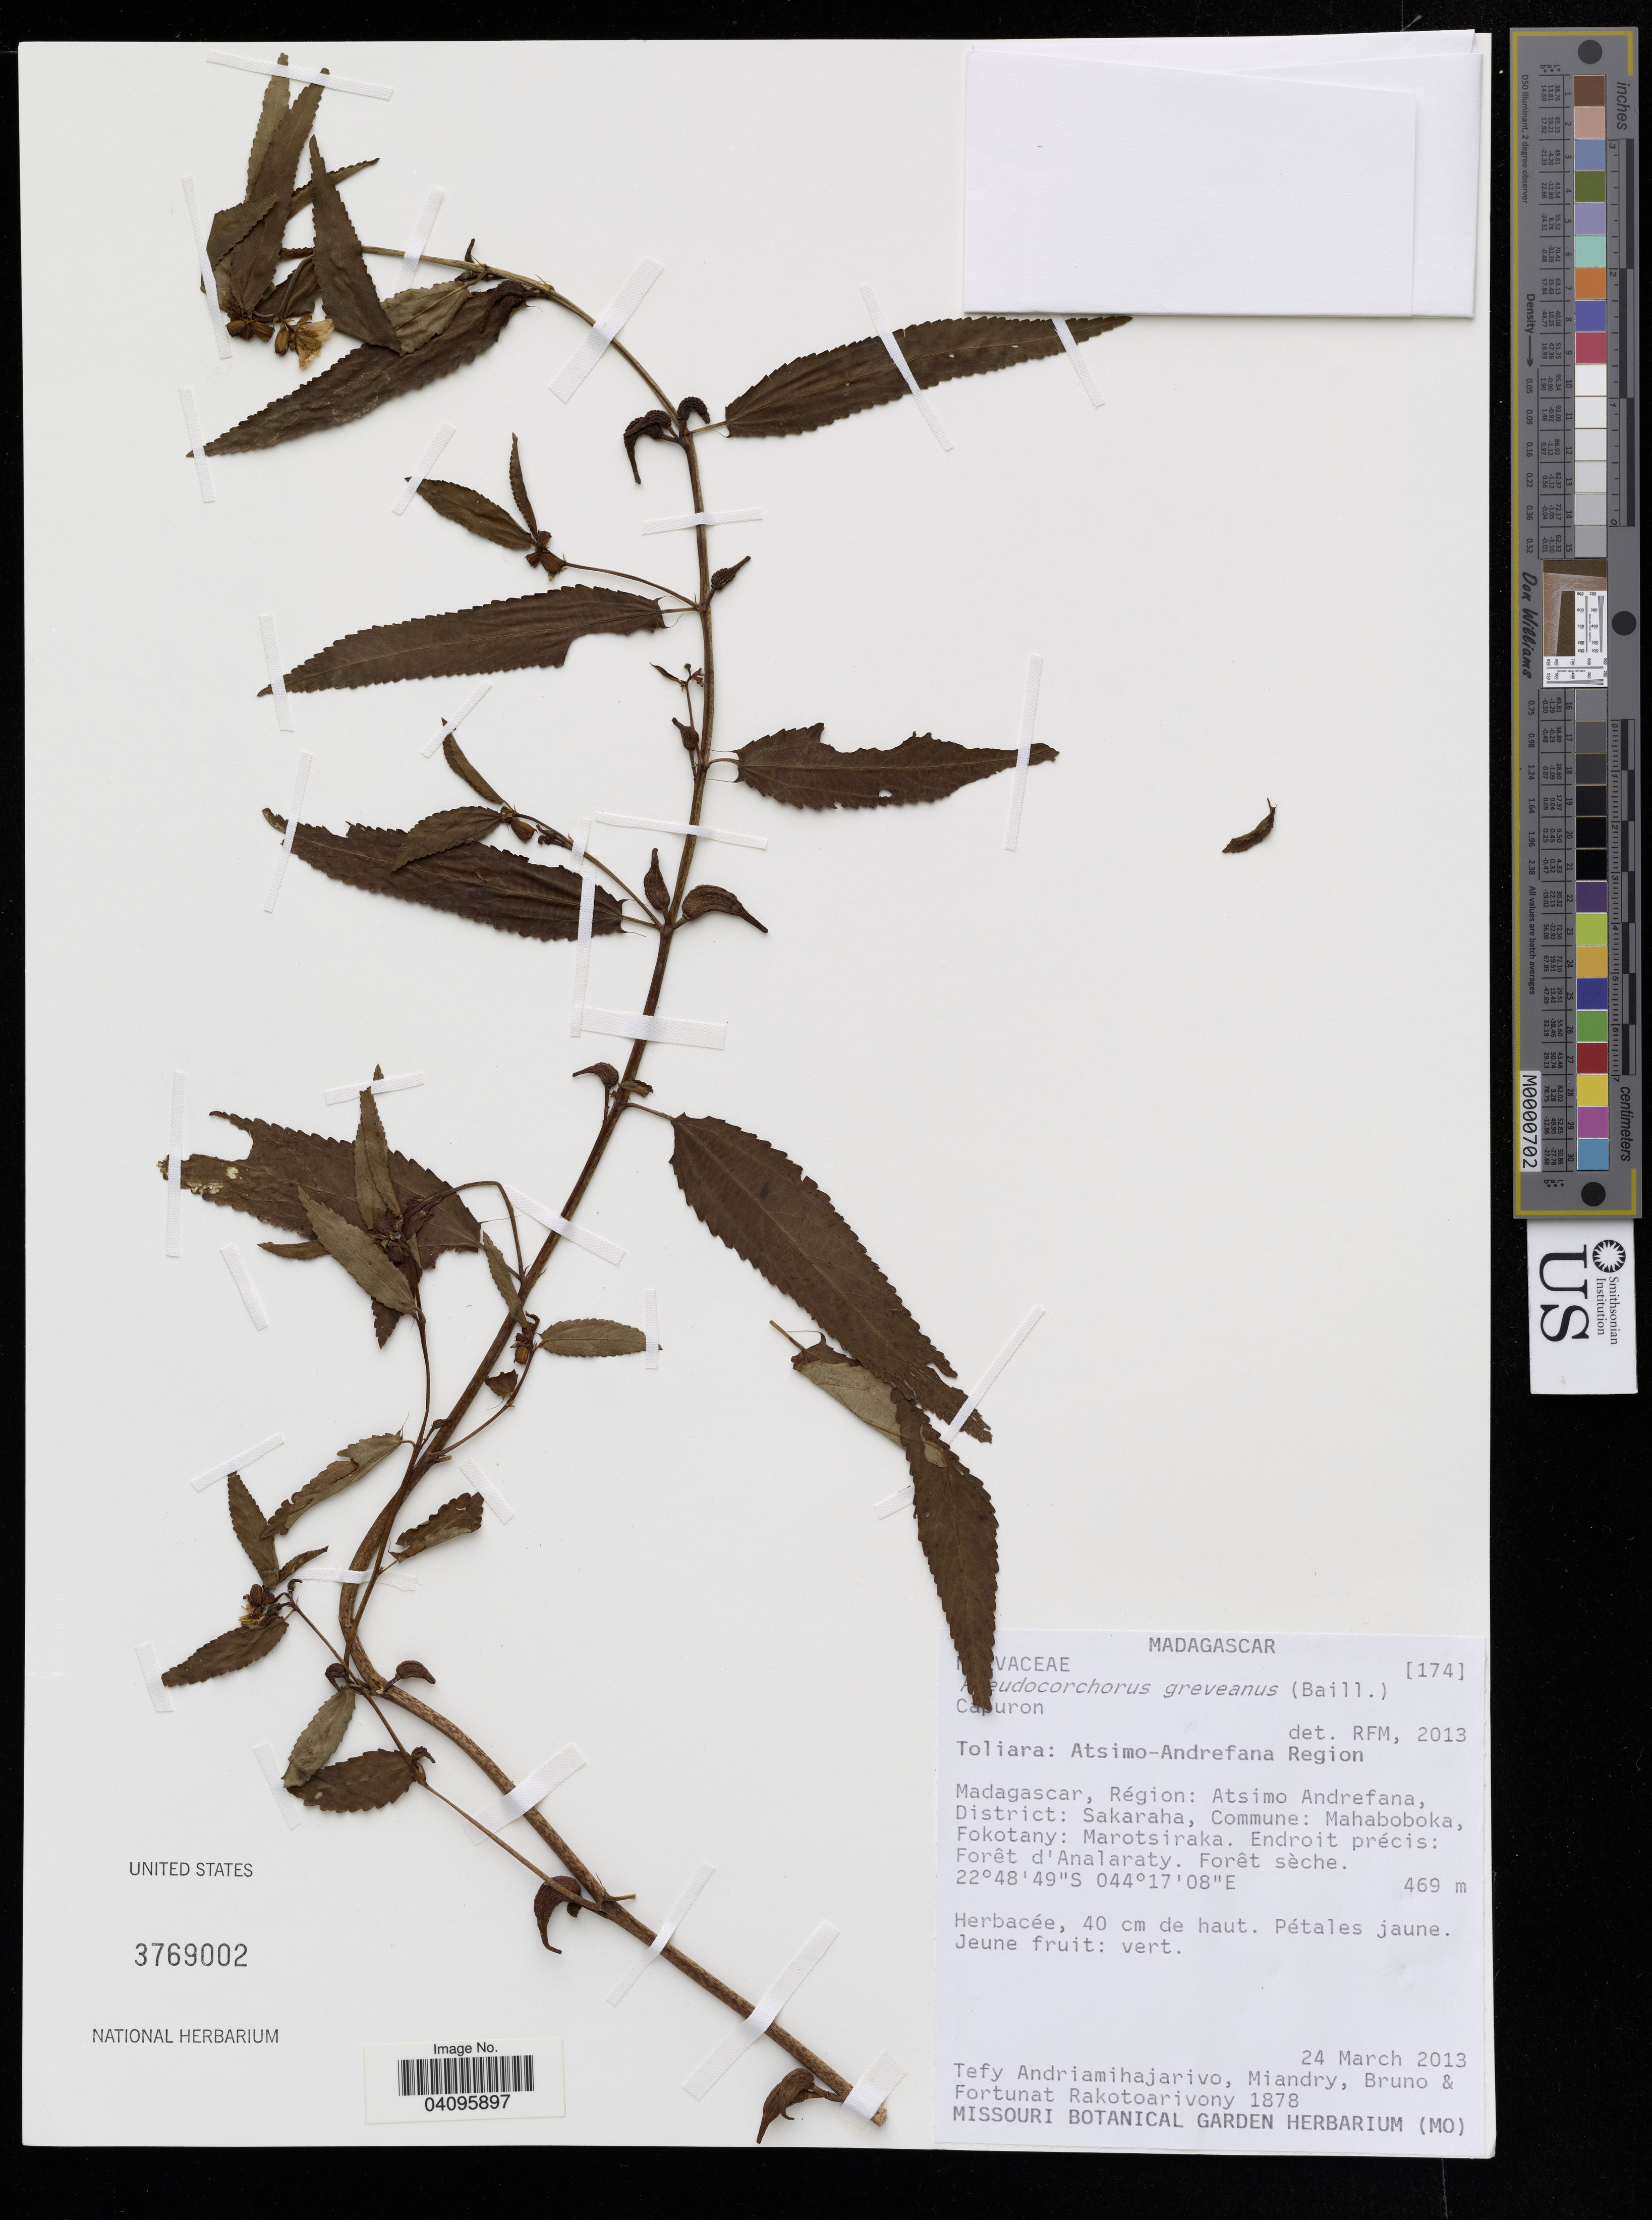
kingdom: Plantae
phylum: Tracheophyta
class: Magnoliopsida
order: Malvales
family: Malvaceae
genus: Pseudocorchorus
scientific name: Pseudocorchorus greveanus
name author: (Baill.) Capuron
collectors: T. Andriamihajarivo, B. Miandry & F. Rakotoarivony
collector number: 1878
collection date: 2013-03-24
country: Madagascar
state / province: Toliara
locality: Région: Atsimo Andrefana, District: Sakaraha, Commune: Mahaboboka Fokotany: Marotsiraka. Endroit précis: Forêt d'Analaraty.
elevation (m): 469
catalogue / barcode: US 3769002